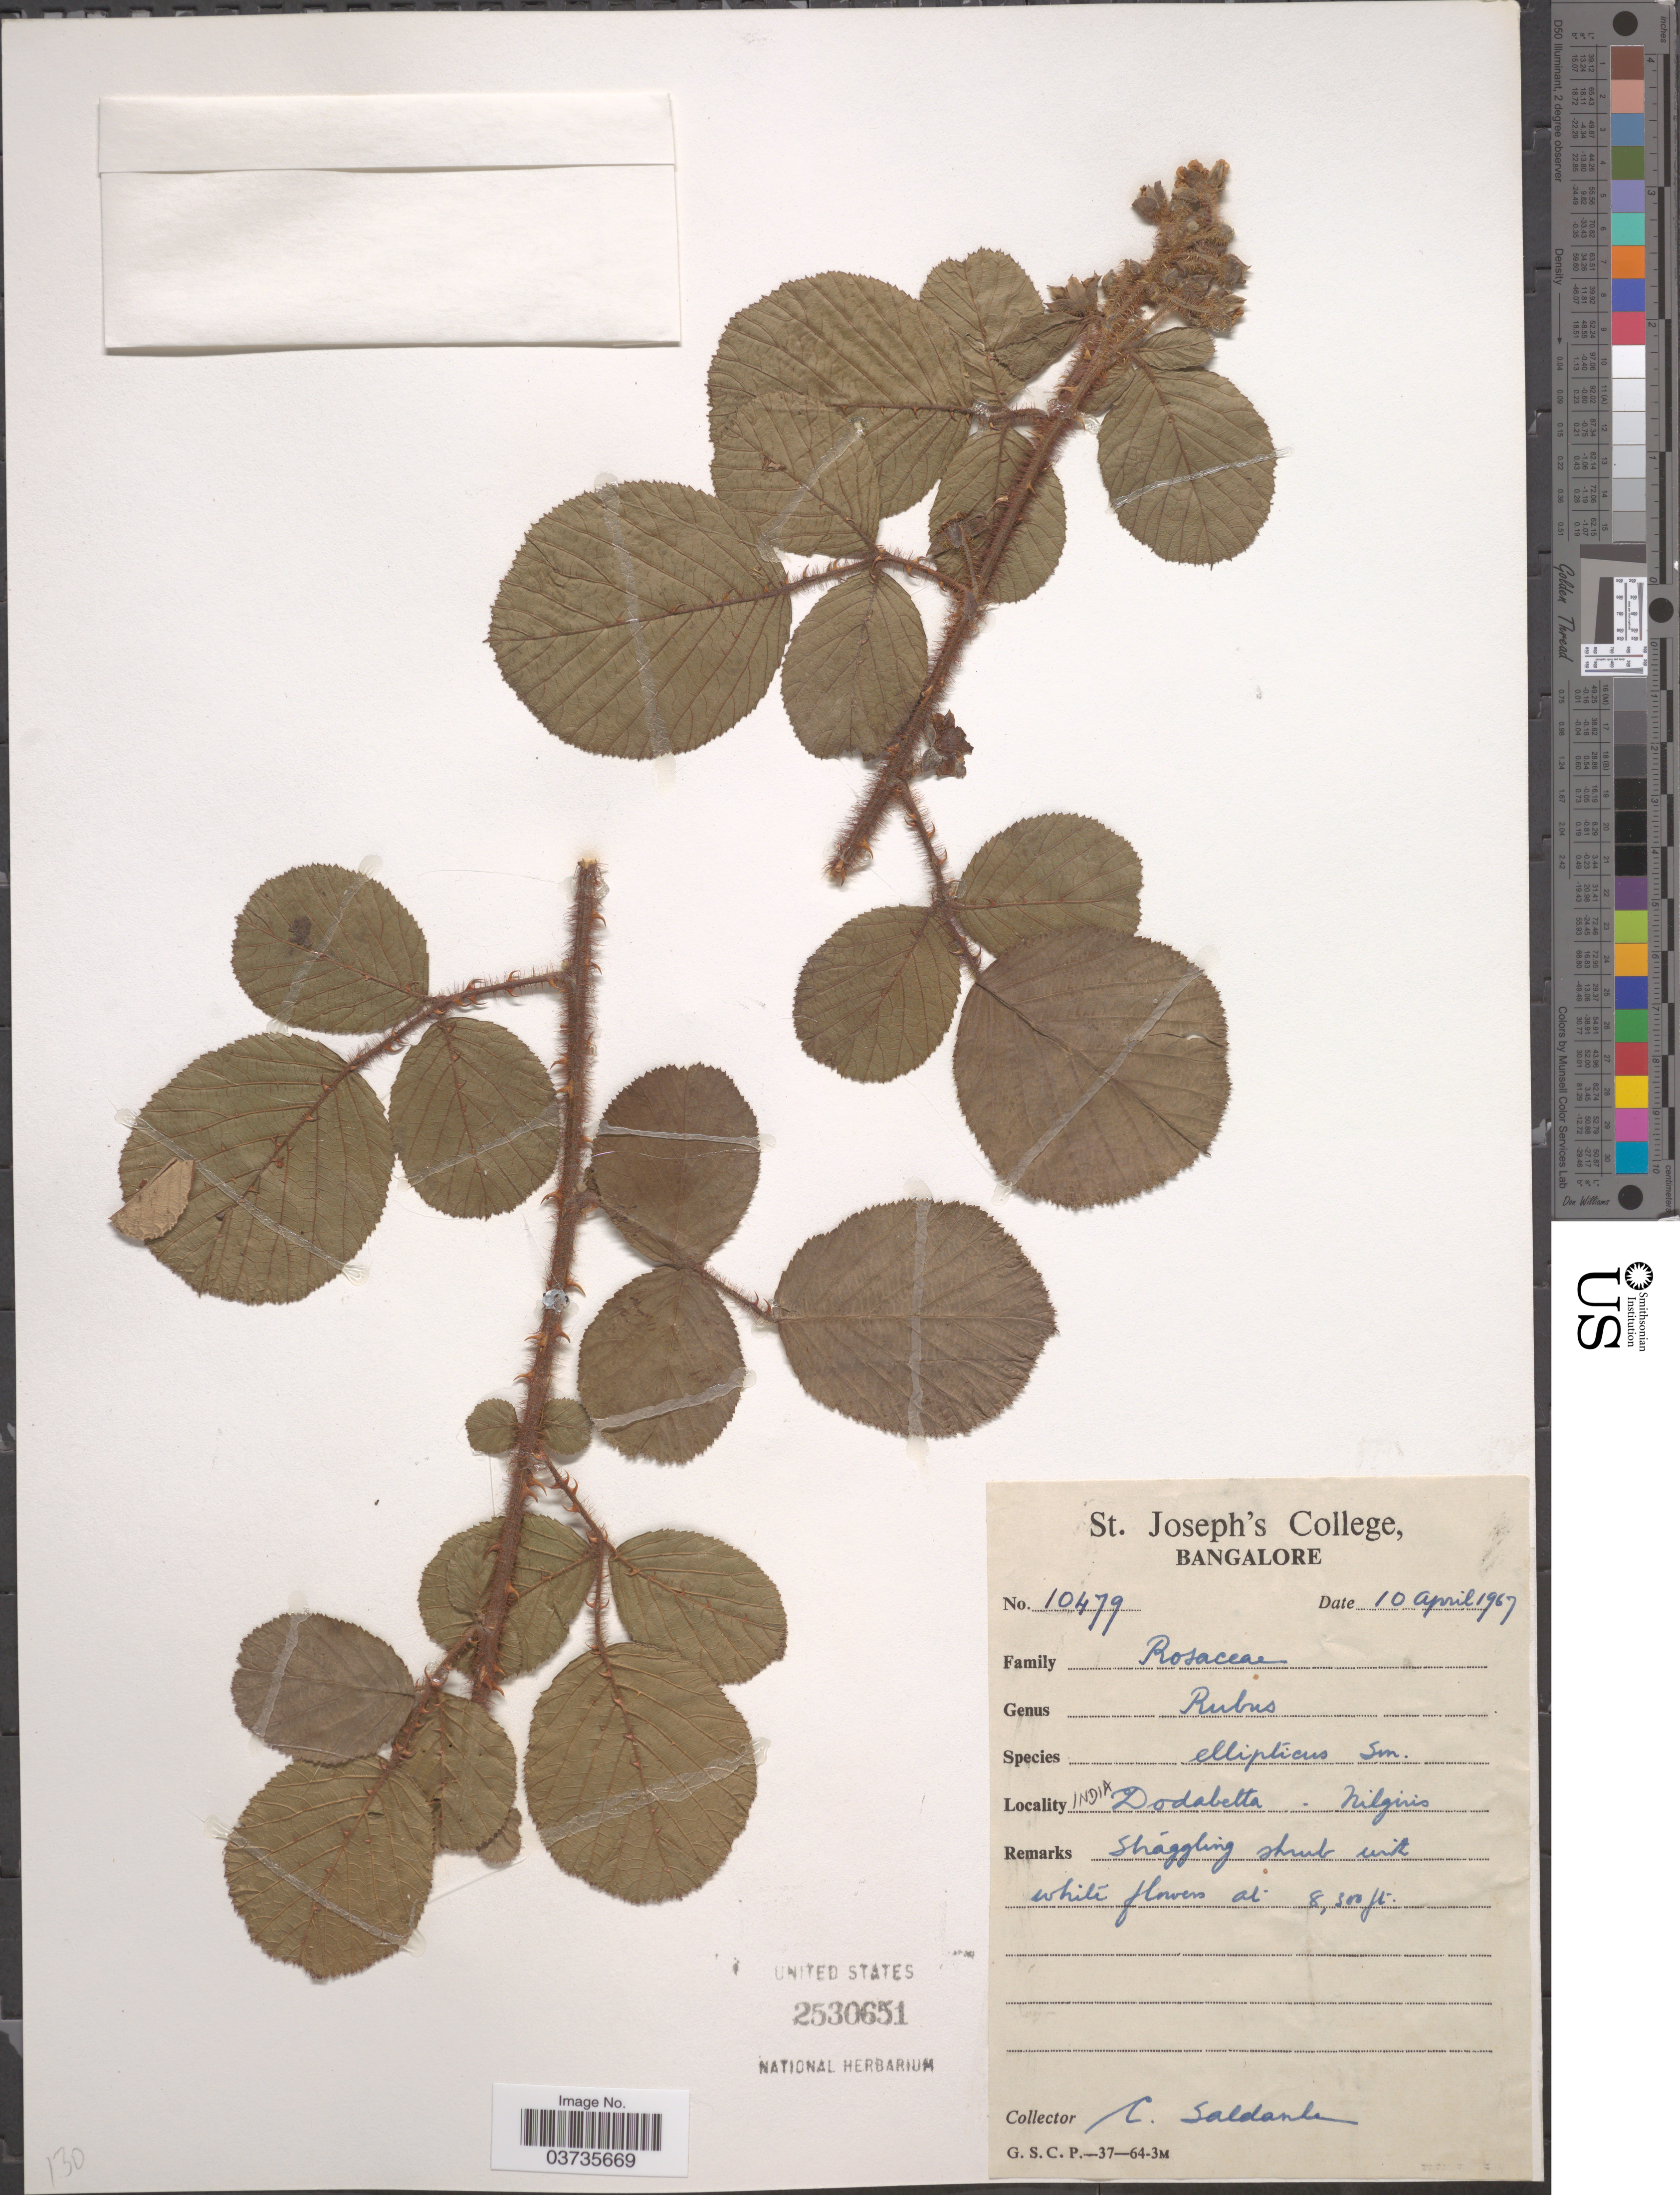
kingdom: Plantae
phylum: Tracheophyta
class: Magnoliopsida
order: Rosales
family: Rosaceae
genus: Rubus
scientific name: Rubus ellipticus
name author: Sm.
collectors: C. Saldanha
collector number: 10479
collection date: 1967-04-10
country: India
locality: Dodabelta - Nilgiris.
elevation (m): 2530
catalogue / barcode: US 2530651